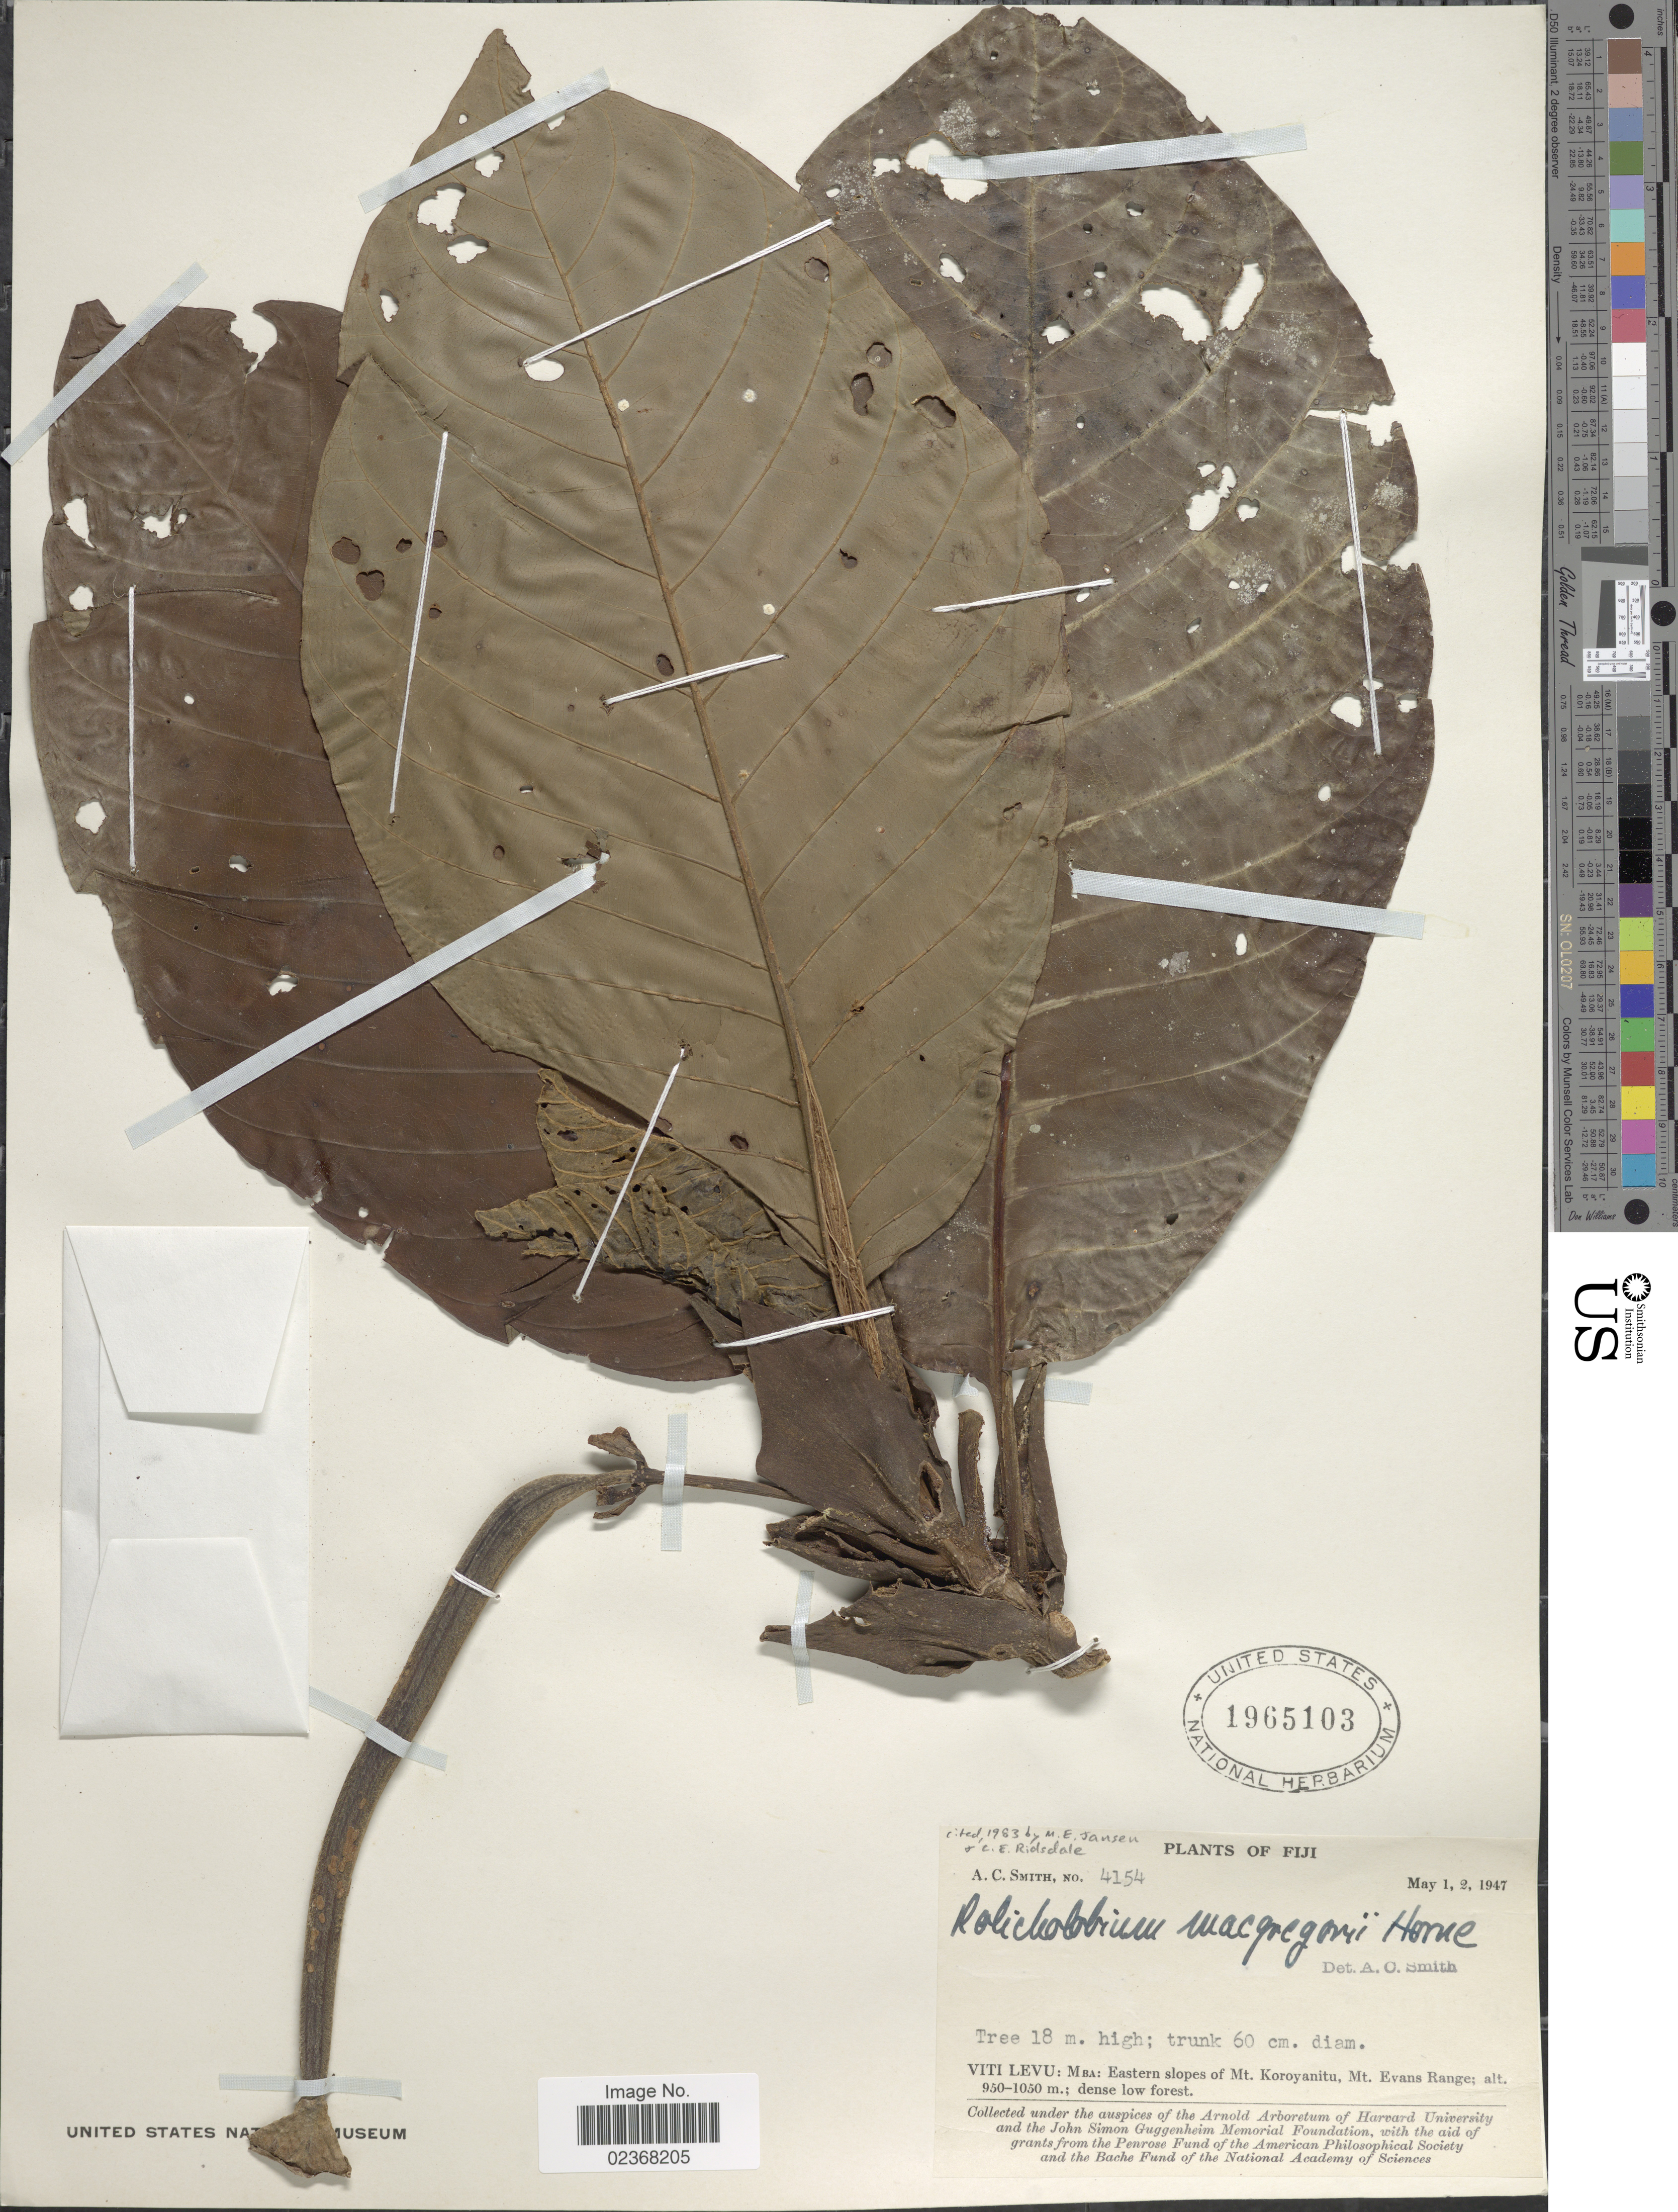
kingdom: Plantae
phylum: Tracheophyta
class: Magnoliopsida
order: Gentianales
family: Rubiaceae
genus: Dolicholobium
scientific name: Dolicholobium macgregorii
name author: Horne ex Baker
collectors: A. C. Smith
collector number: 4154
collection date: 1947-05-01/1947-05-02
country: Fiji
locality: Viti Levu: Mea: Eastern slopes of Mt. Koroyanitu, Mt. Evans Range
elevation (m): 950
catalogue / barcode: US 1965103